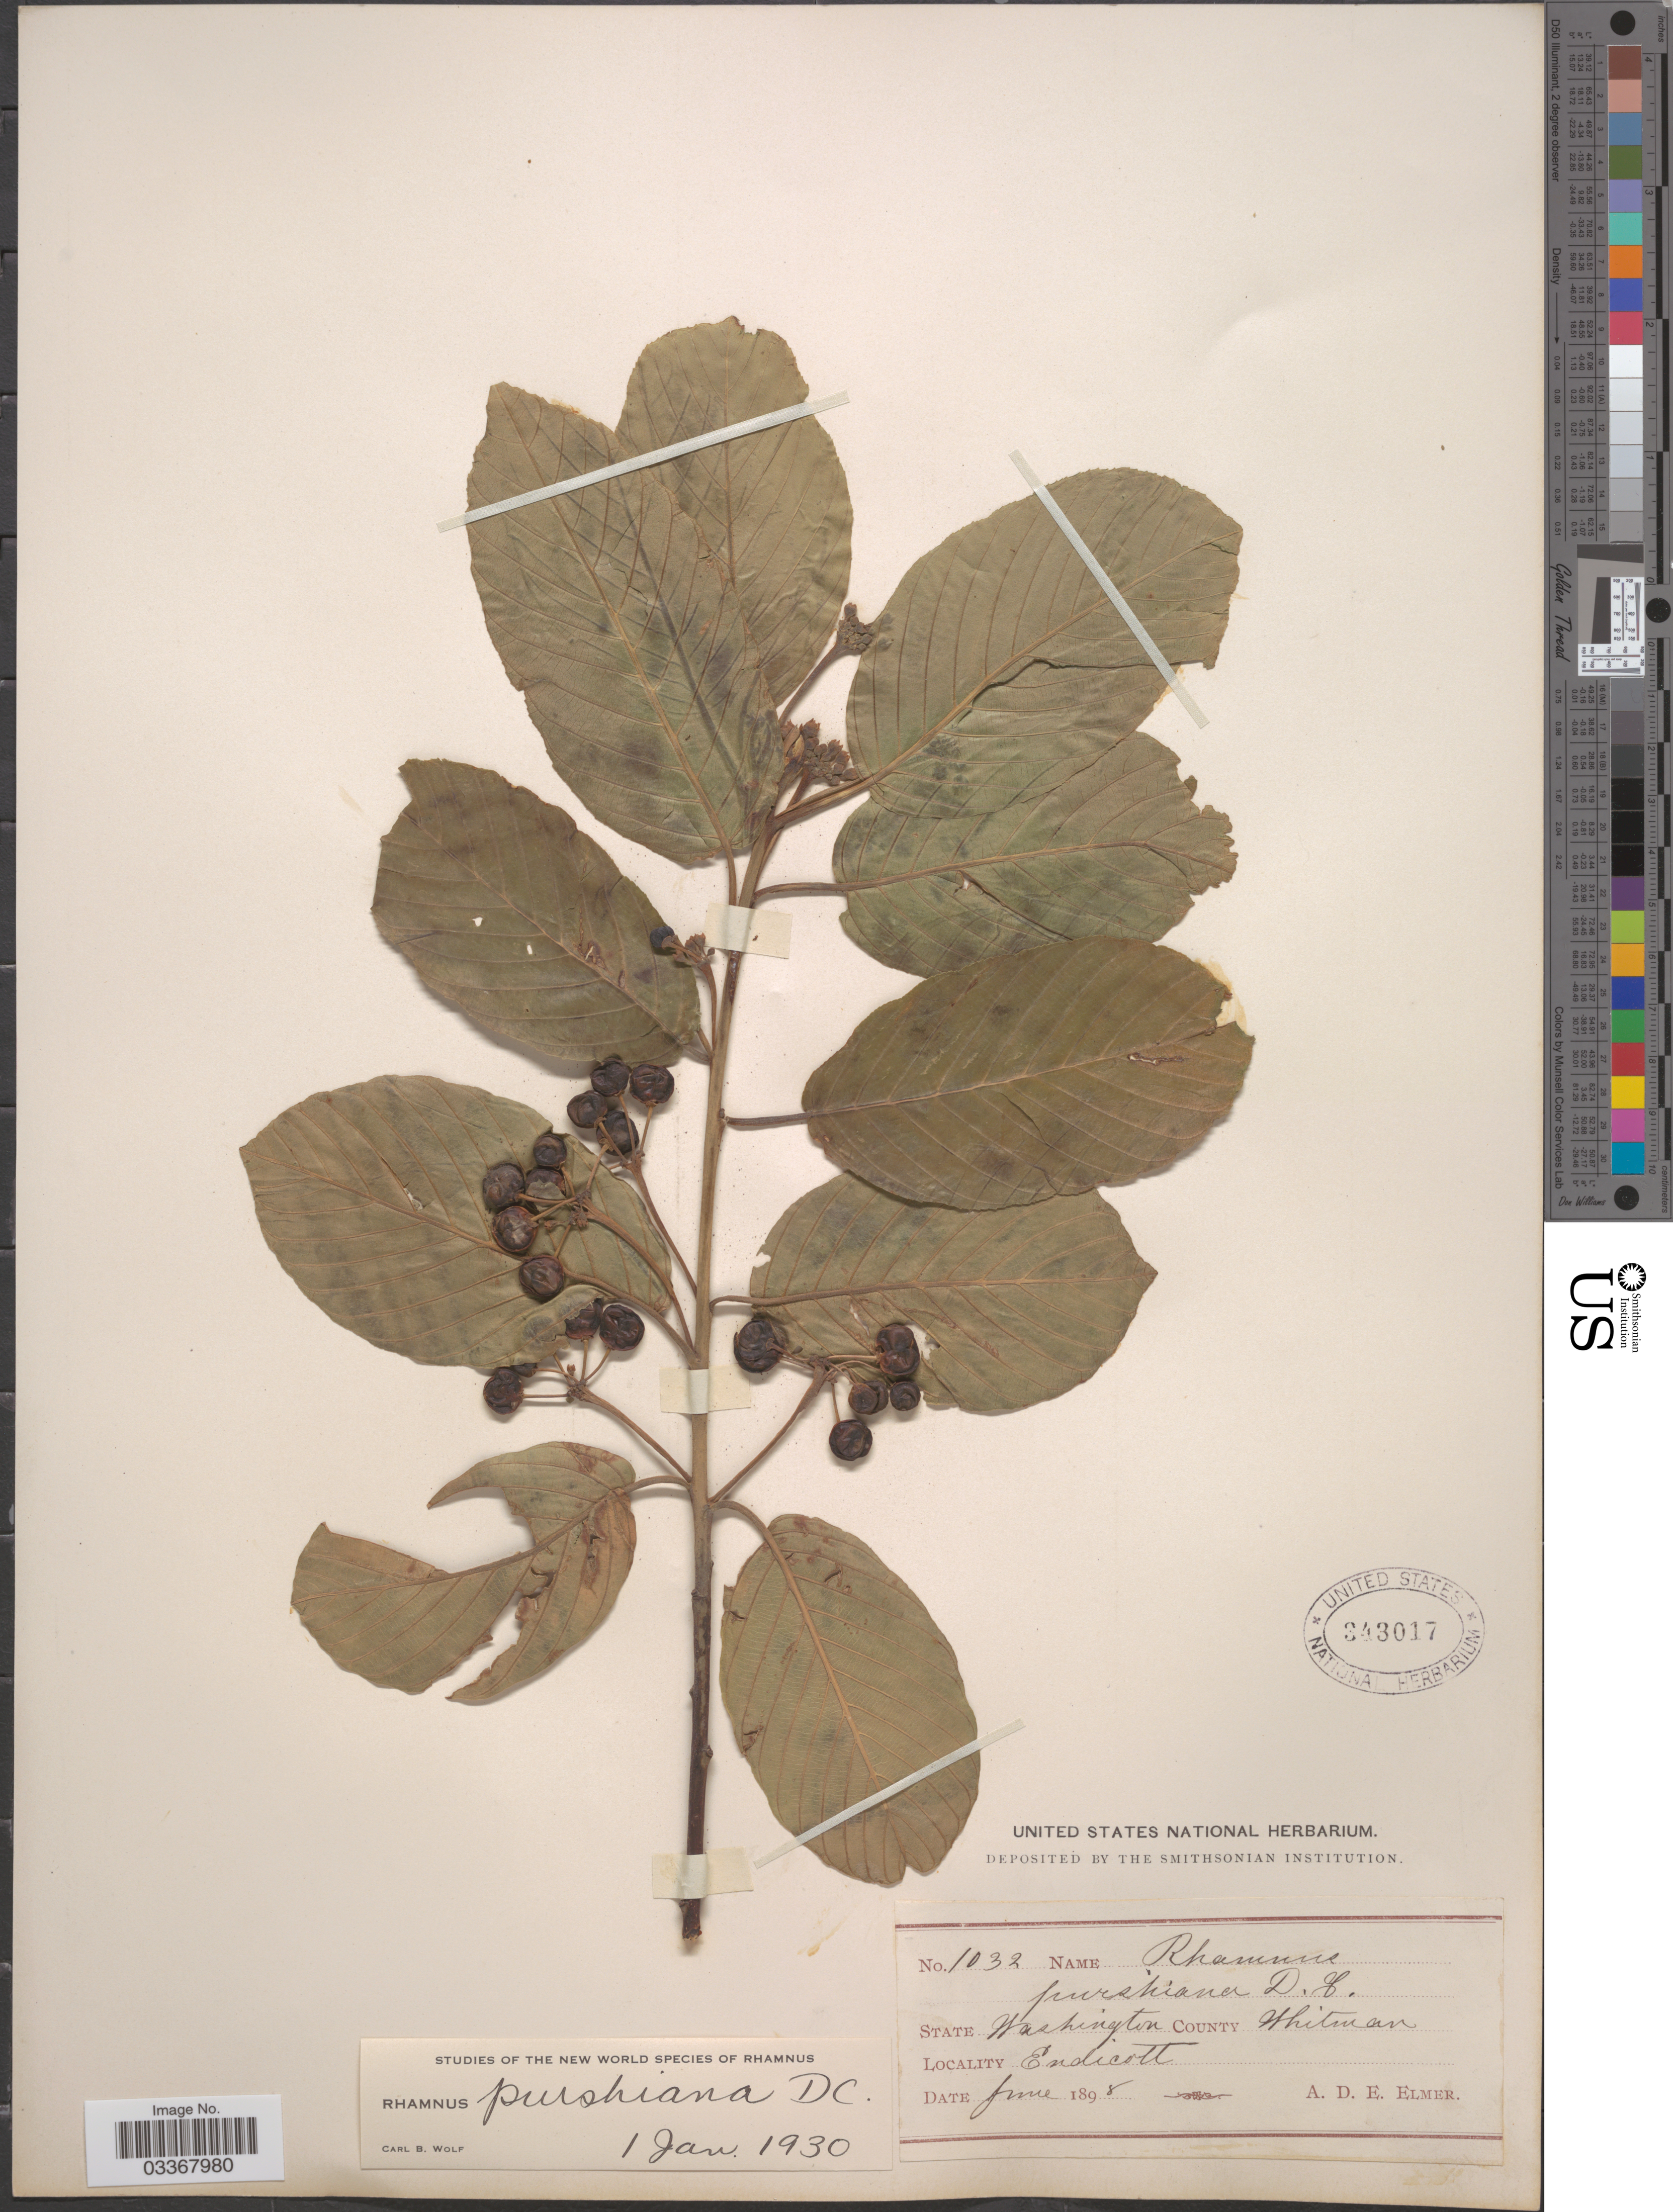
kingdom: Plantae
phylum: Tracheophyta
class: Magnoliopsida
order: Rosales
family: Rhamnaceae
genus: Frangula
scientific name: Frangula purshiana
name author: (DC.) A. Gray ex J.G. Cooper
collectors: A. D. E. Elmer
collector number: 1032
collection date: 1898-06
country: United States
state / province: Washington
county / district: Whitman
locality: County Whitman, Endicott.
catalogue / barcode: US 343017